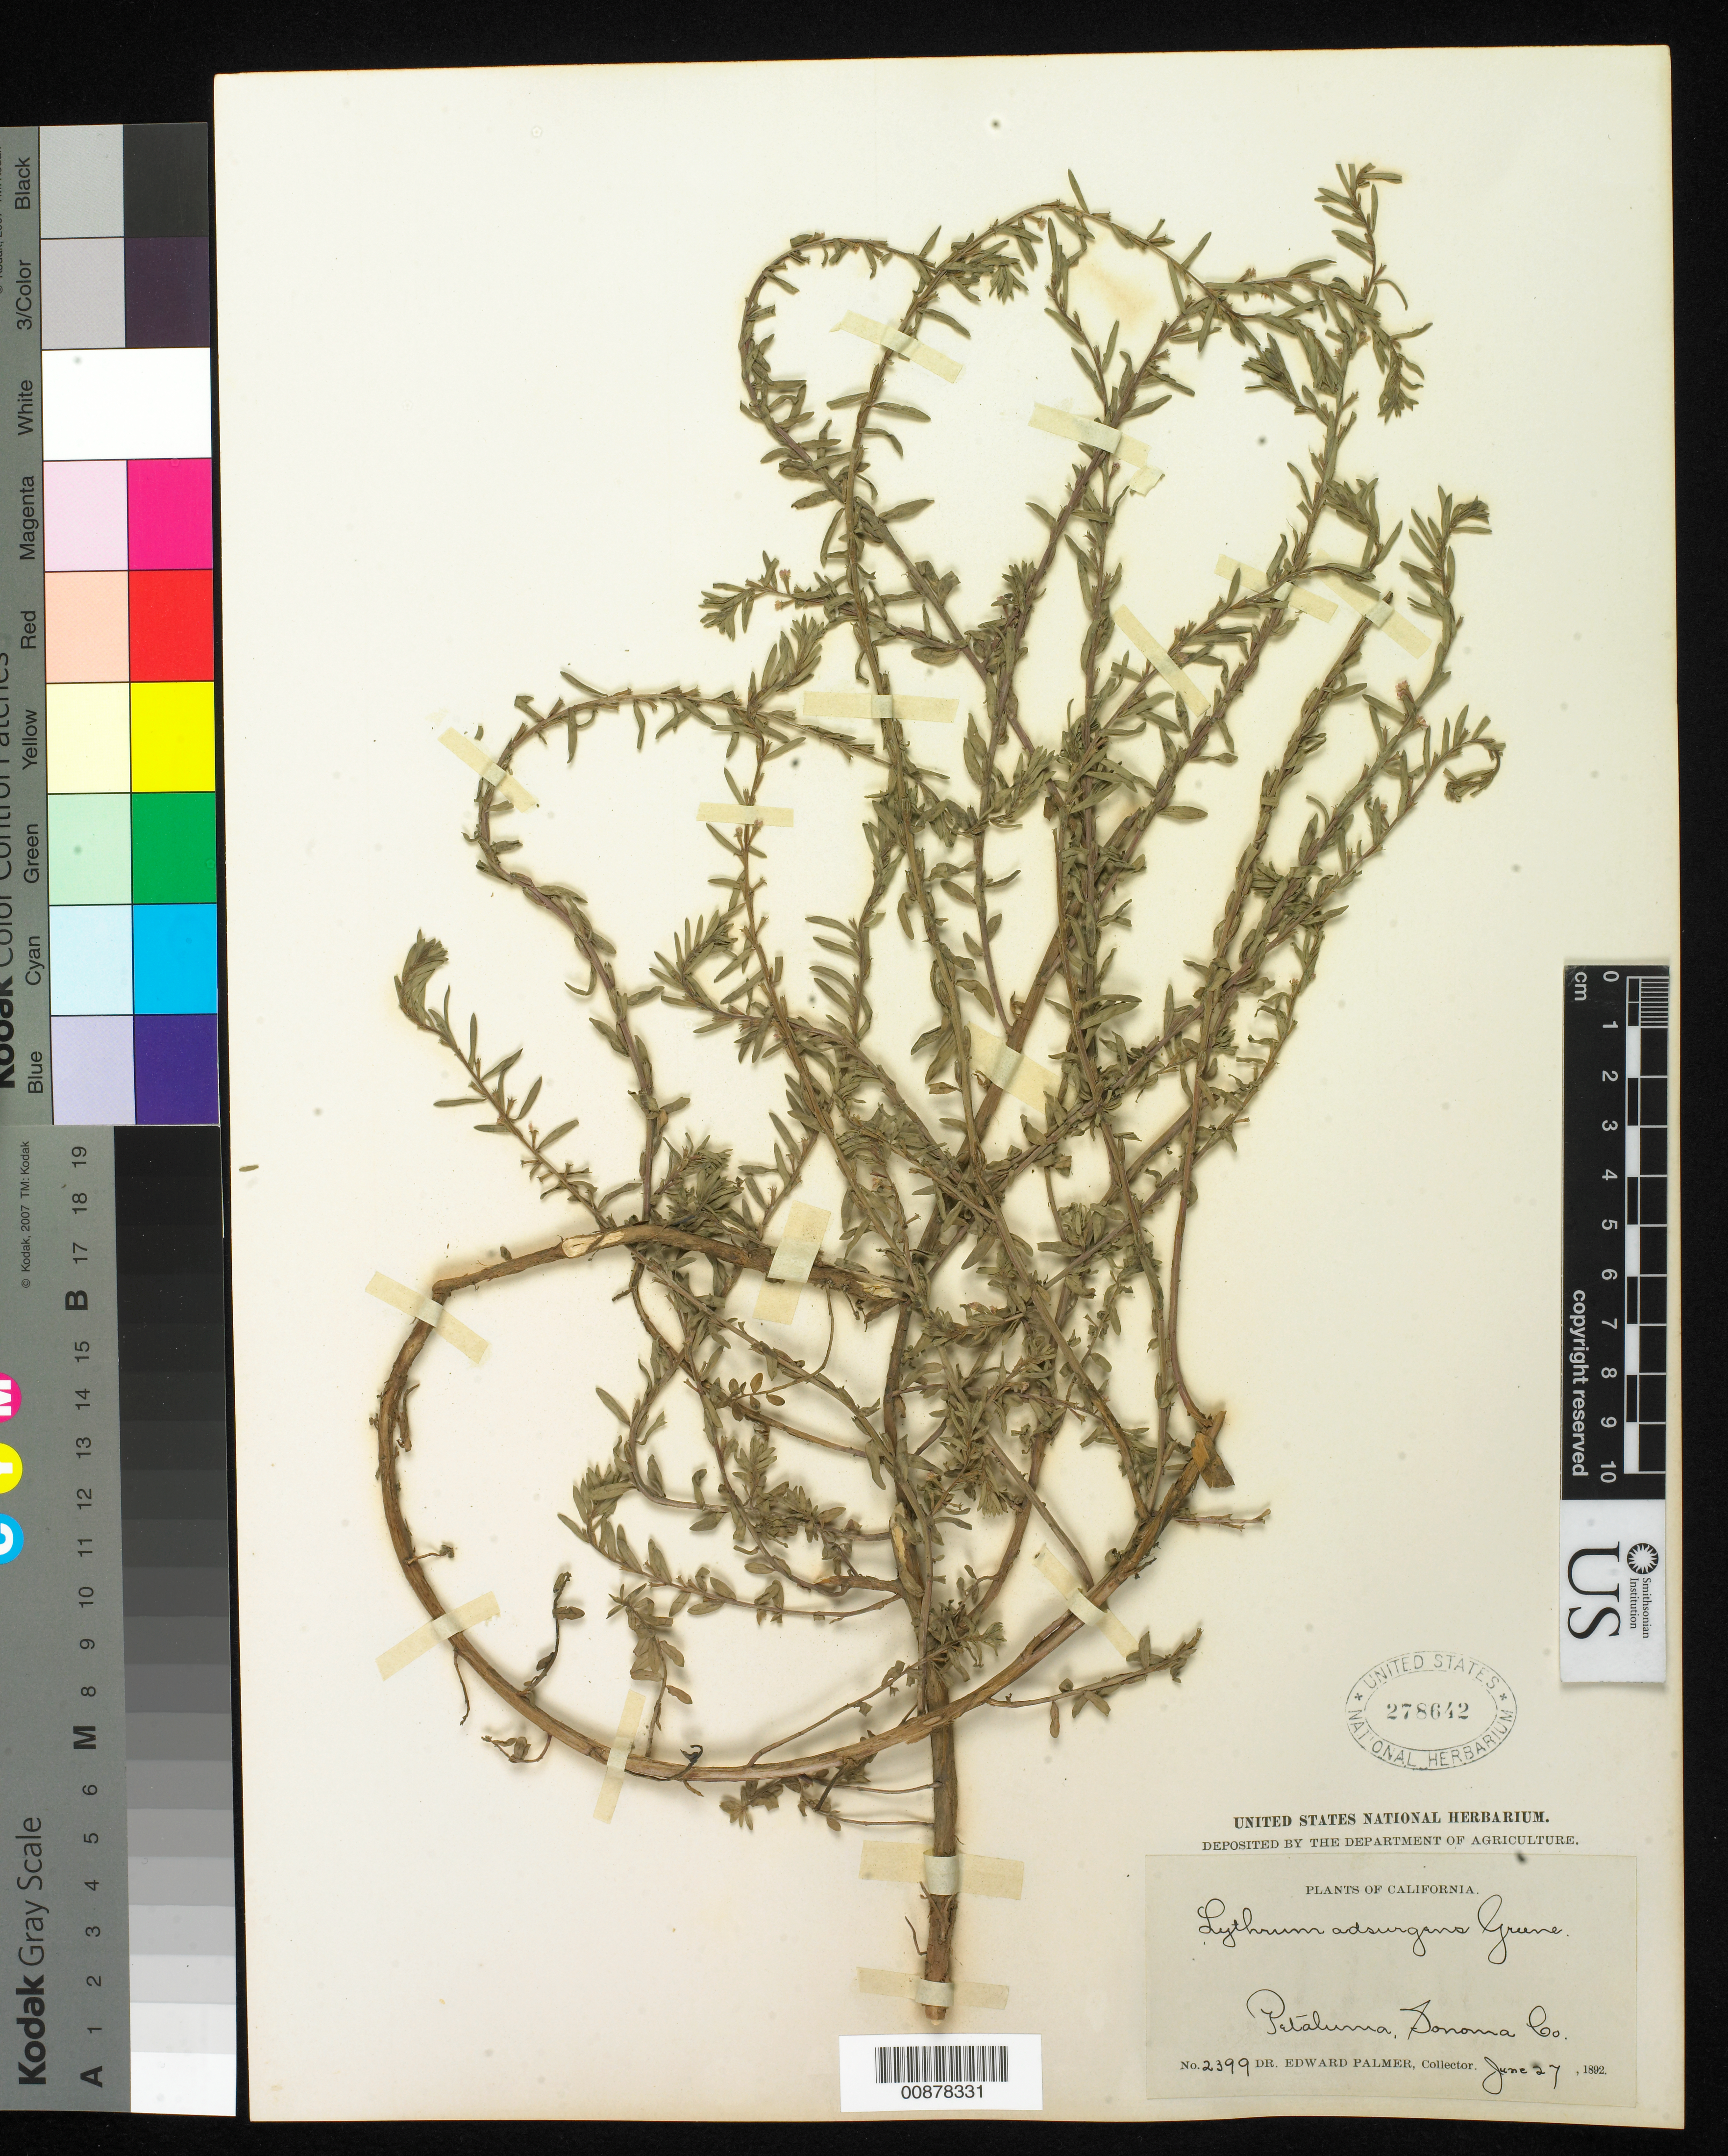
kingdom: Plantae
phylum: Tracheophyta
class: Magnoliopsida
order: Myrtales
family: Lythraceae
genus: Lythrum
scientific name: Lythrum adsurgens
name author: Greene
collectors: E. Palmer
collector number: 2399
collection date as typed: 27 Jun 1892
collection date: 1892-06-27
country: United States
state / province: California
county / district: Sonoma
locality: Petulama, Sonoma County, California.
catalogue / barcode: US 278642